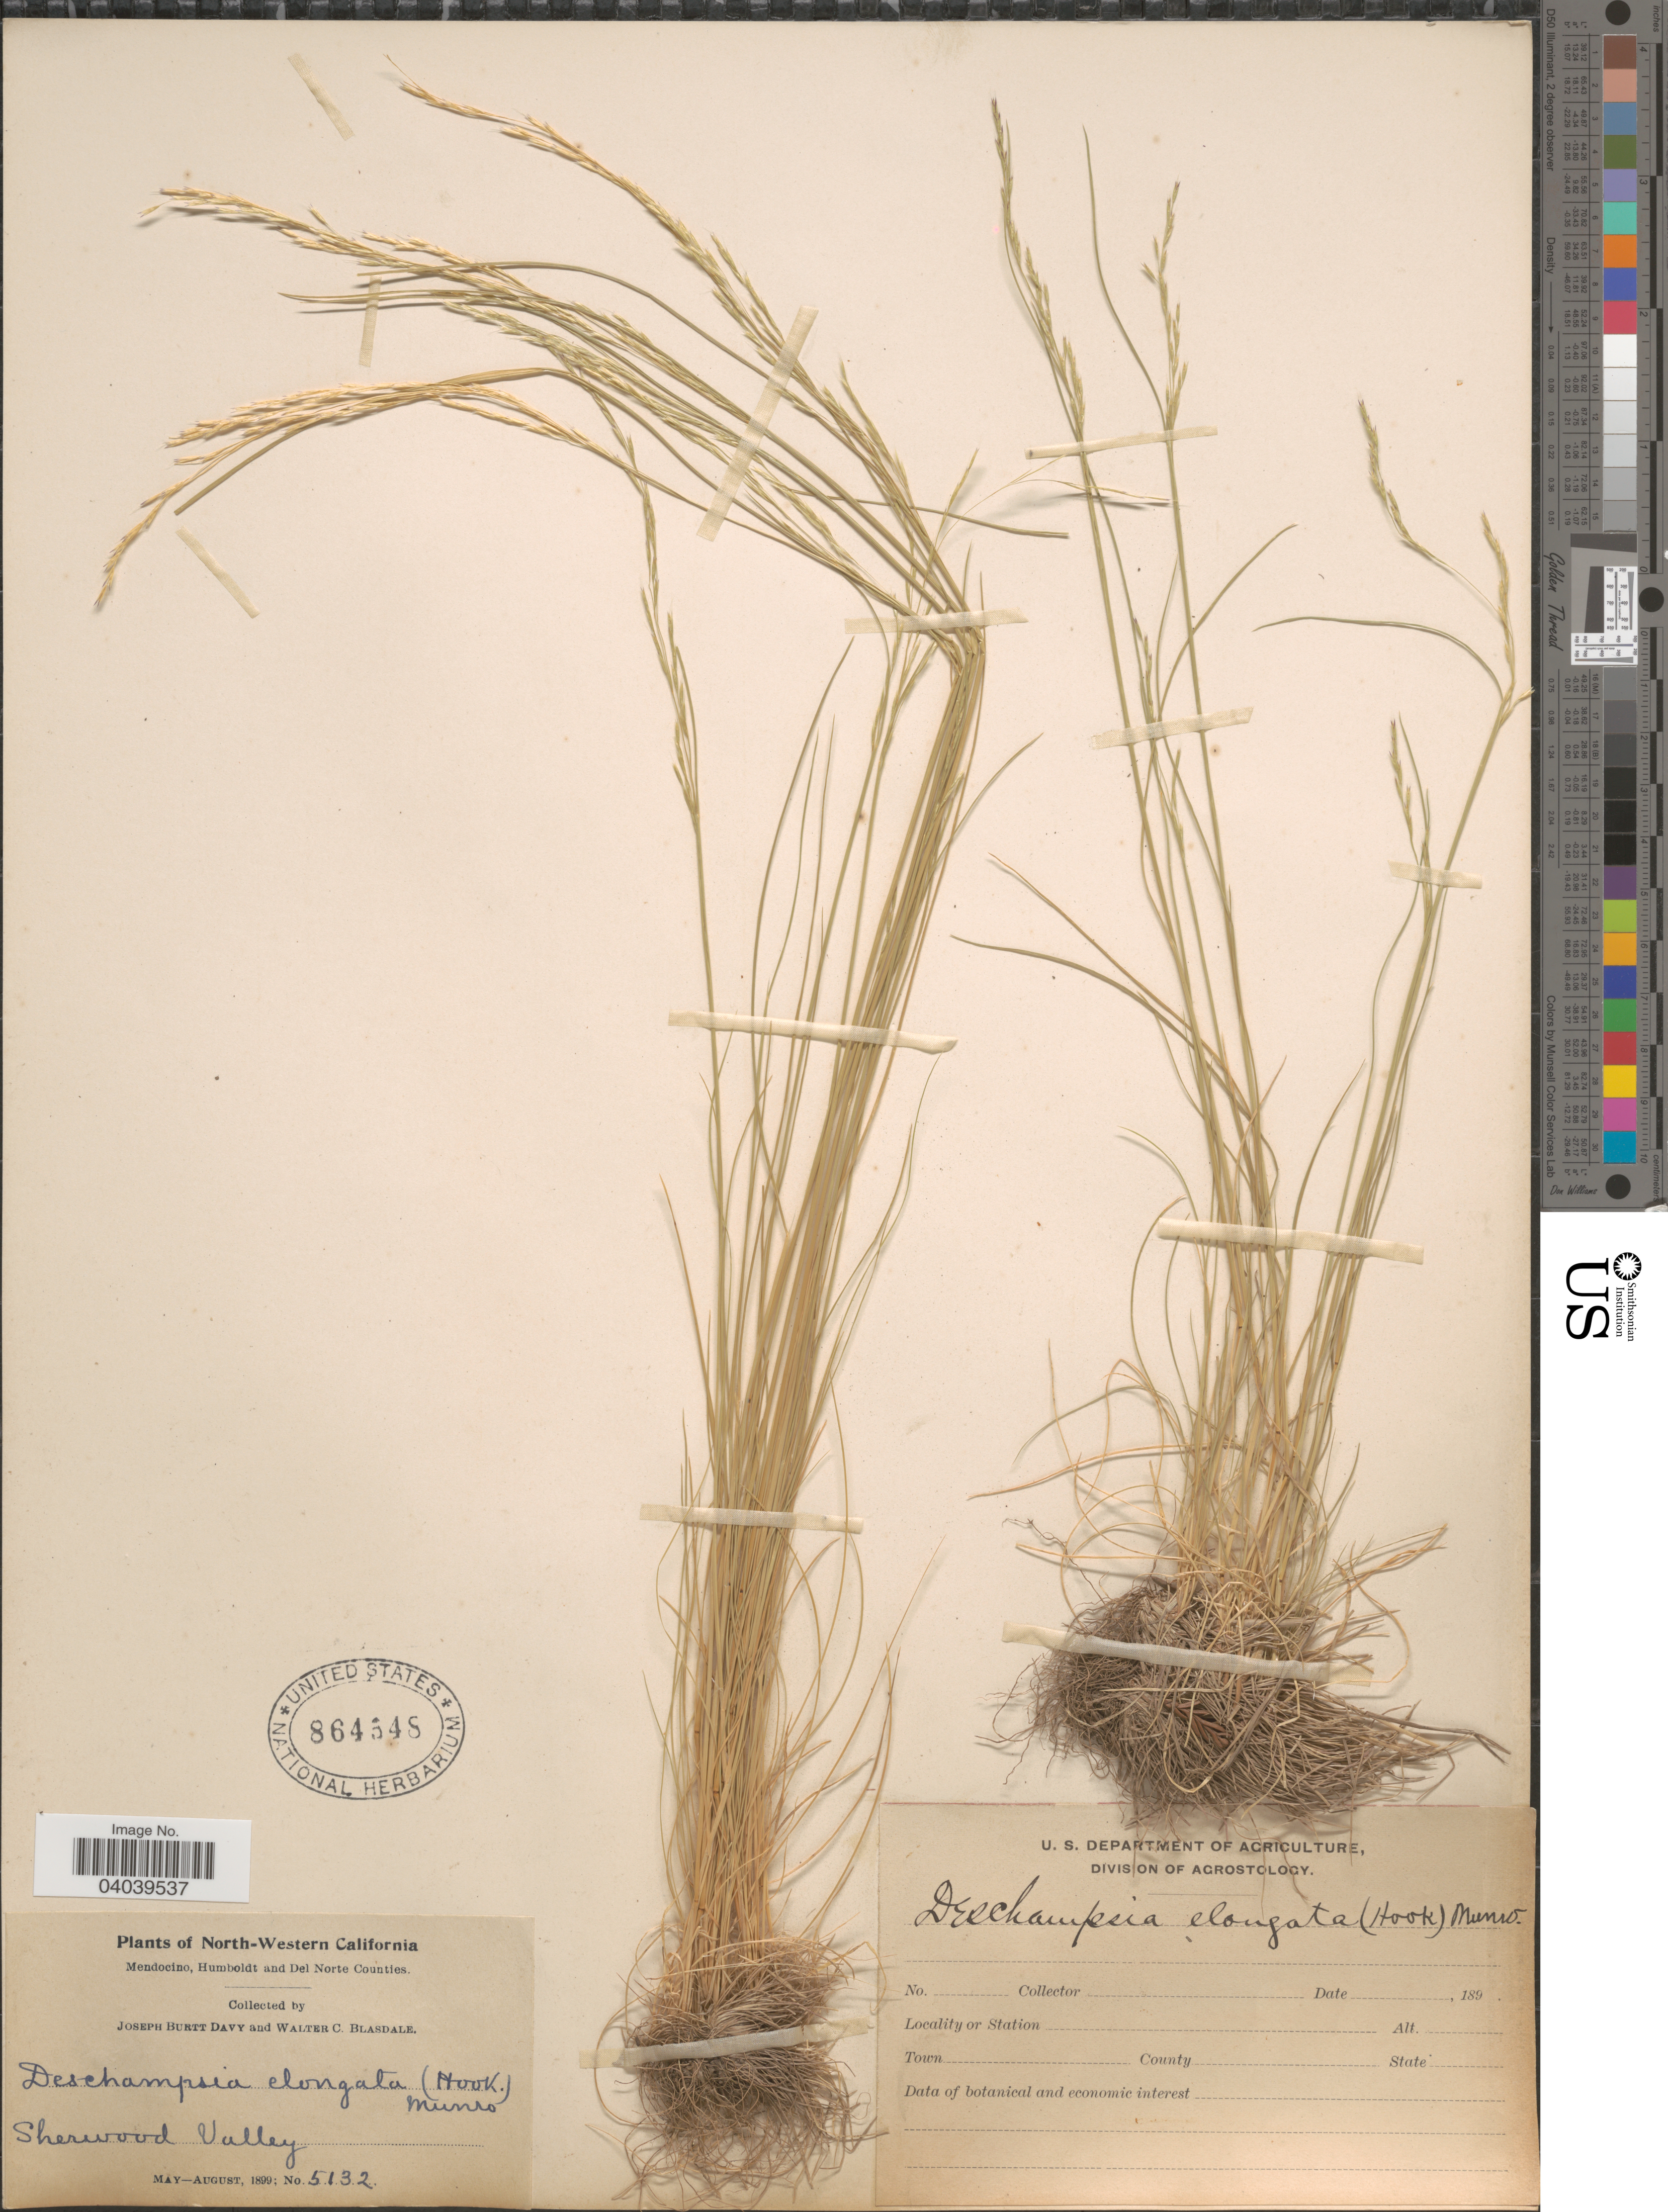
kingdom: Plantae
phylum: Tracheophyta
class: Liliopsida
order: Poales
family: Poaceae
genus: Deschampsia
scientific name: Deschampsia elongata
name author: (Hook.) Munro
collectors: J. Burtt Davy & W. Blasdale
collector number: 5132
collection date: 1899-05/1899-08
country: United States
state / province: California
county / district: Mendocino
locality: North-Western California. Mendocino, Humboldt and Del Norte Counties. Sherwood Valley.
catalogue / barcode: US 864548